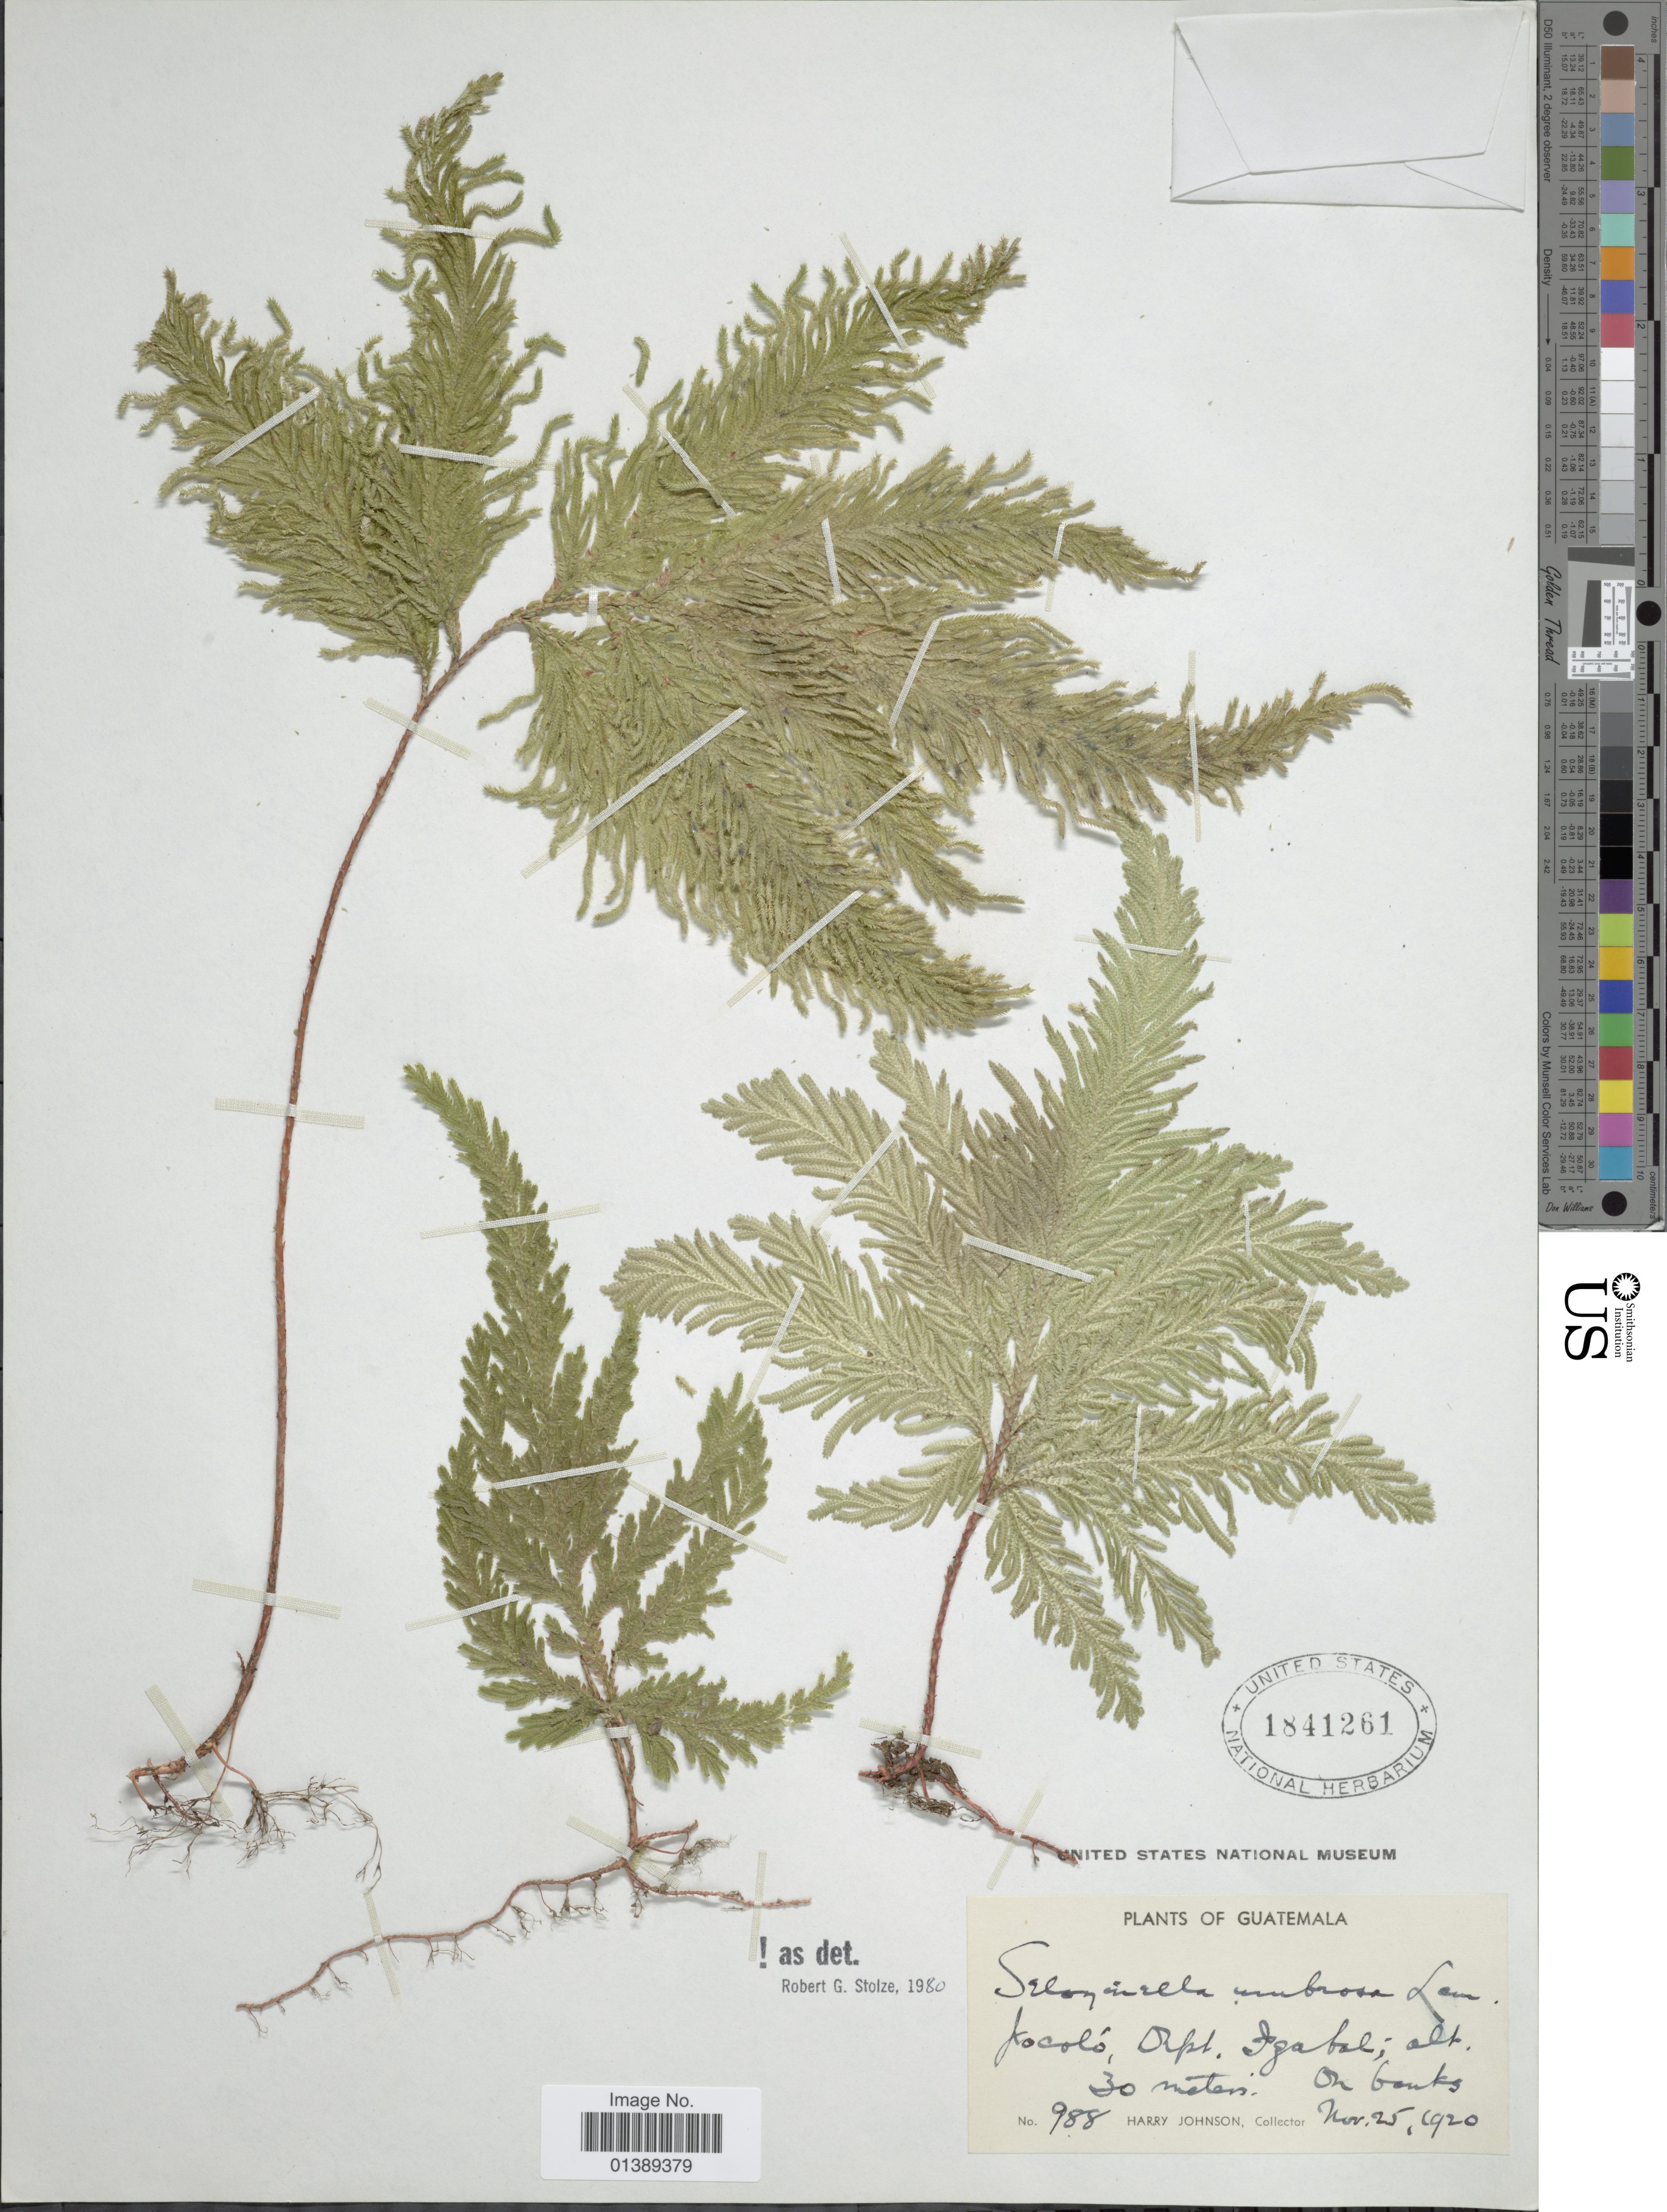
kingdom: Plantae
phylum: Tracheophyta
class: Lycopodiopsida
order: Selaginellales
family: Selaginellaceae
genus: Selaginella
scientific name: Selaginella umbrosa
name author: Lem. ex Hieron.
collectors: H. Johnson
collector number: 988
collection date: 1920-11-25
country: Guatemala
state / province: Izabal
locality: Jocoló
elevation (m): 30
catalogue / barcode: US 1841261